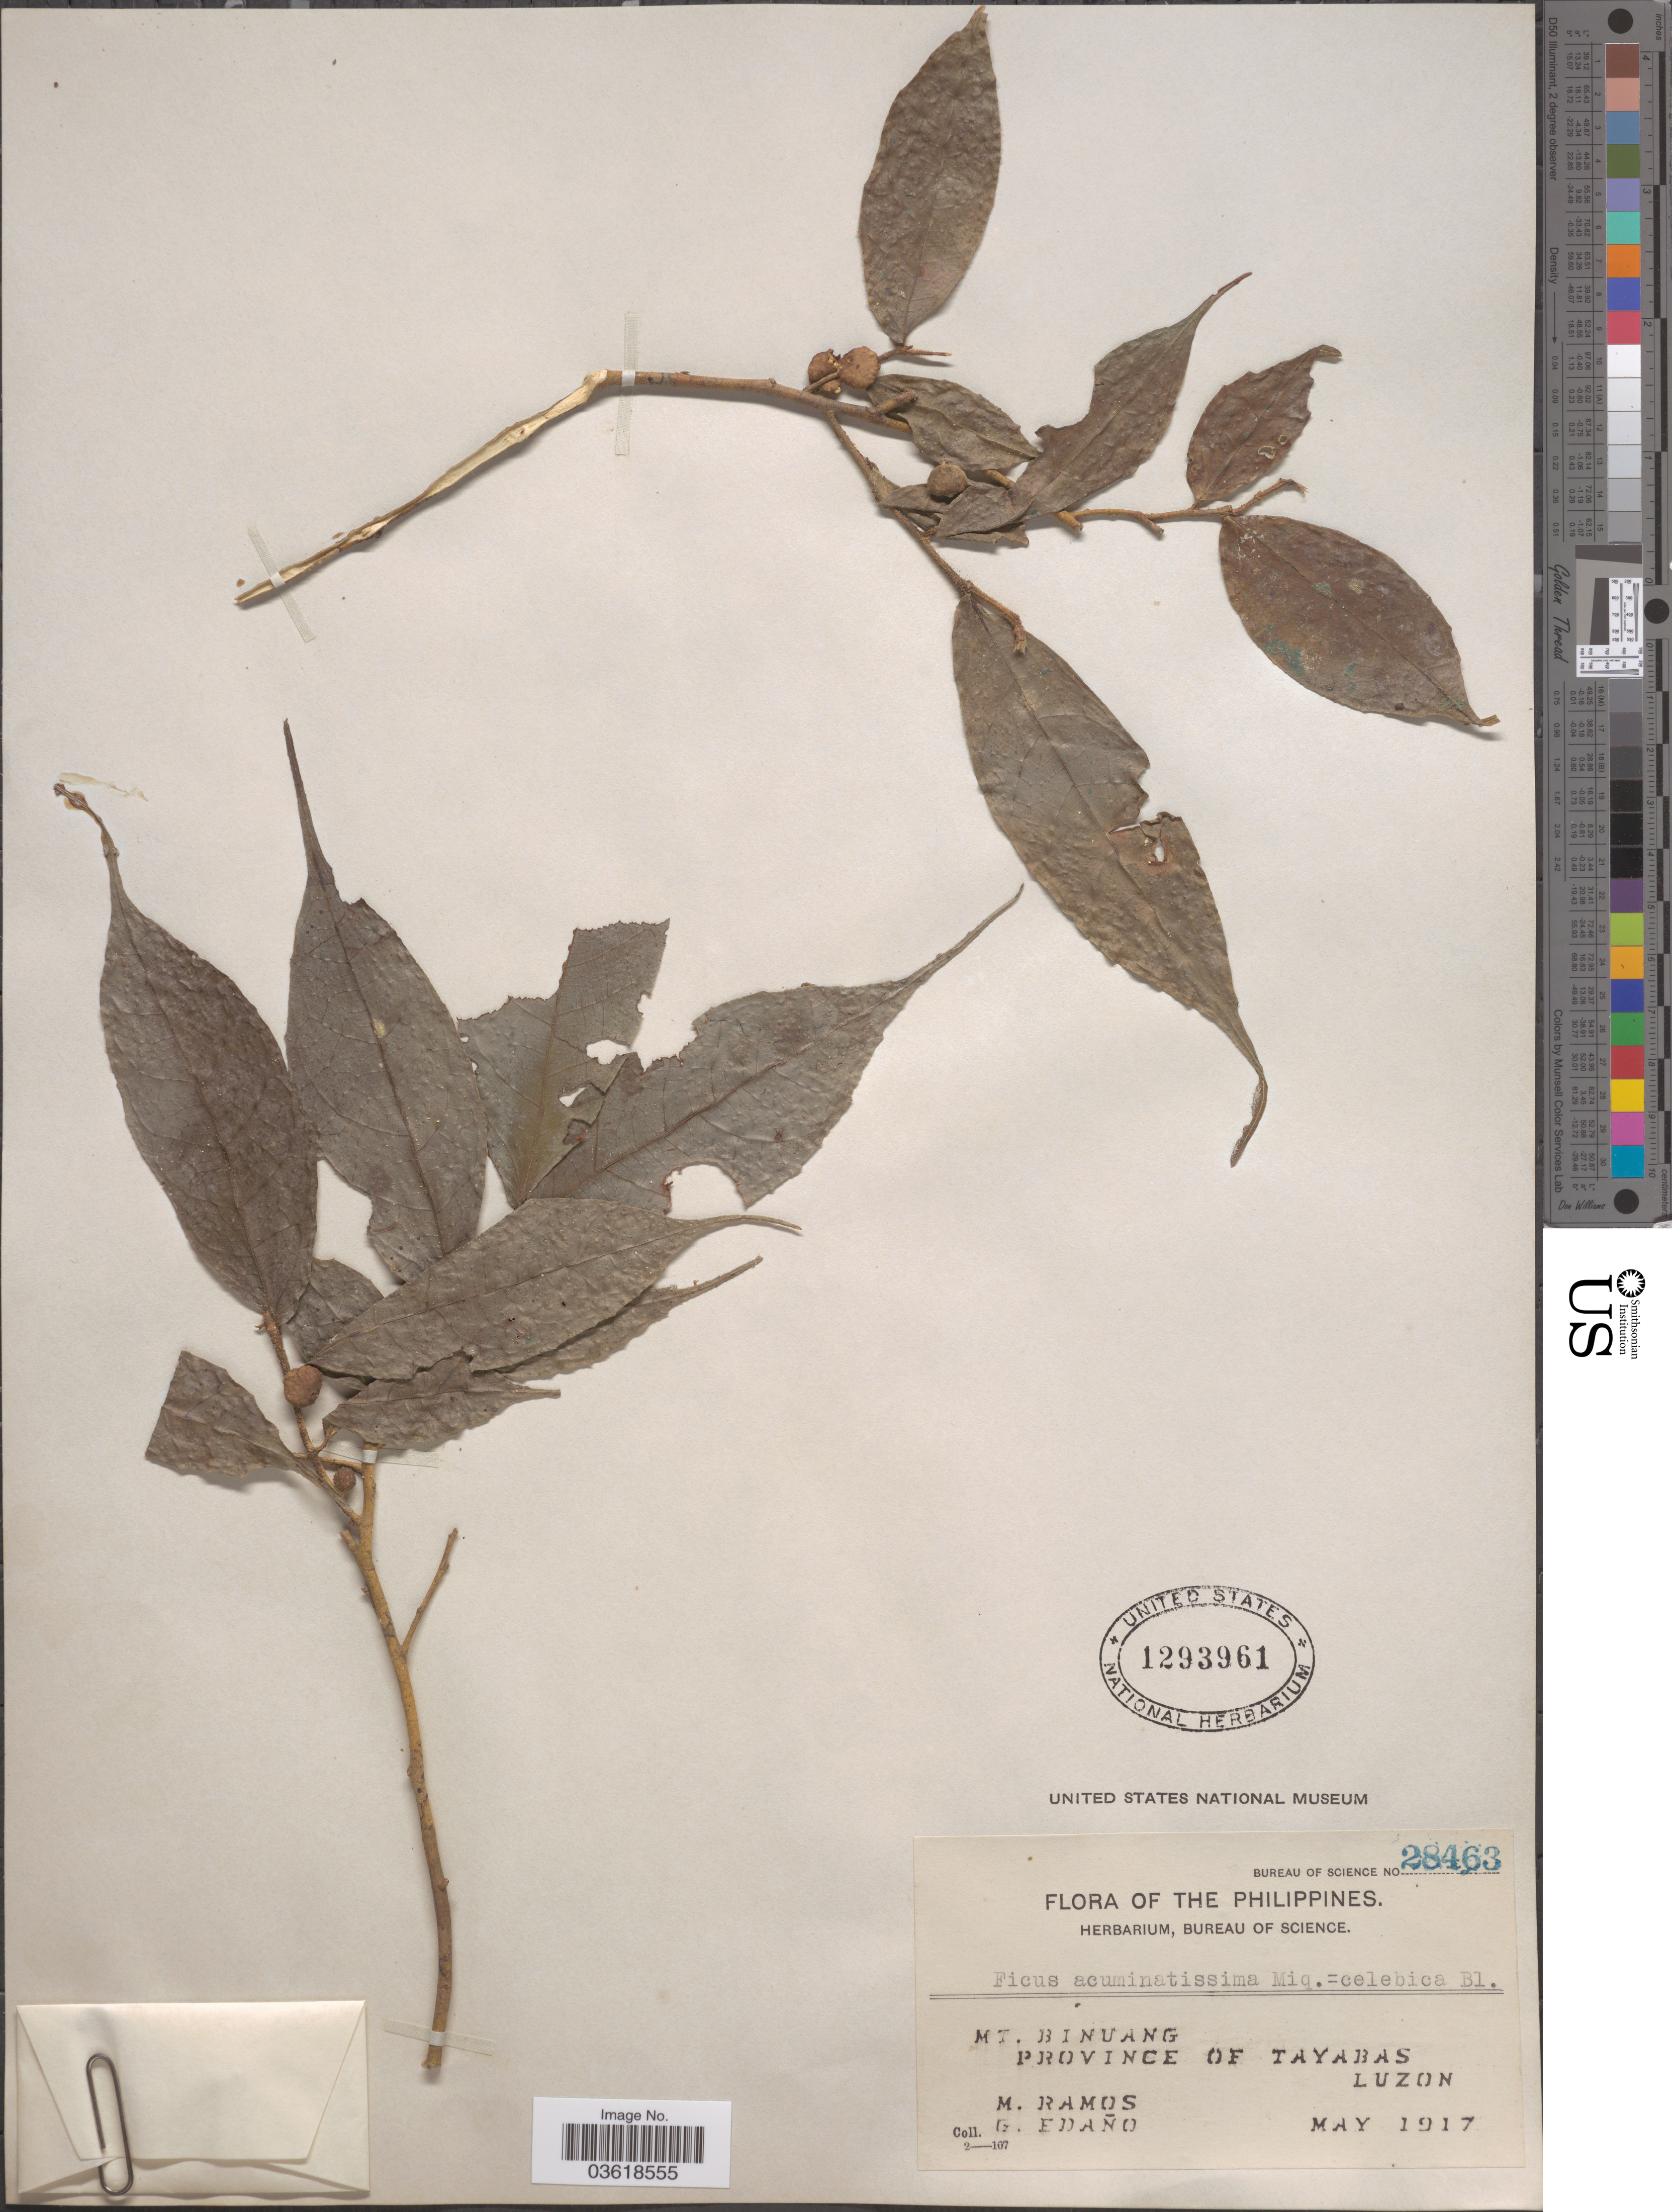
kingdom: Plantae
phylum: Tracheophyta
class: Magnoliopsida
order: Rosales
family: Moraceae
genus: Ficus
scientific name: Ficus celebica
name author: Blume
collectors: M. Ramos & G. Edaño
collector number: Bureau of Science 28463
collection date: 1917-05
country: Philippines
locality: Mt. Binuang. Province of Tayabas. Luzon.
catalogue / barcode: US 1293961